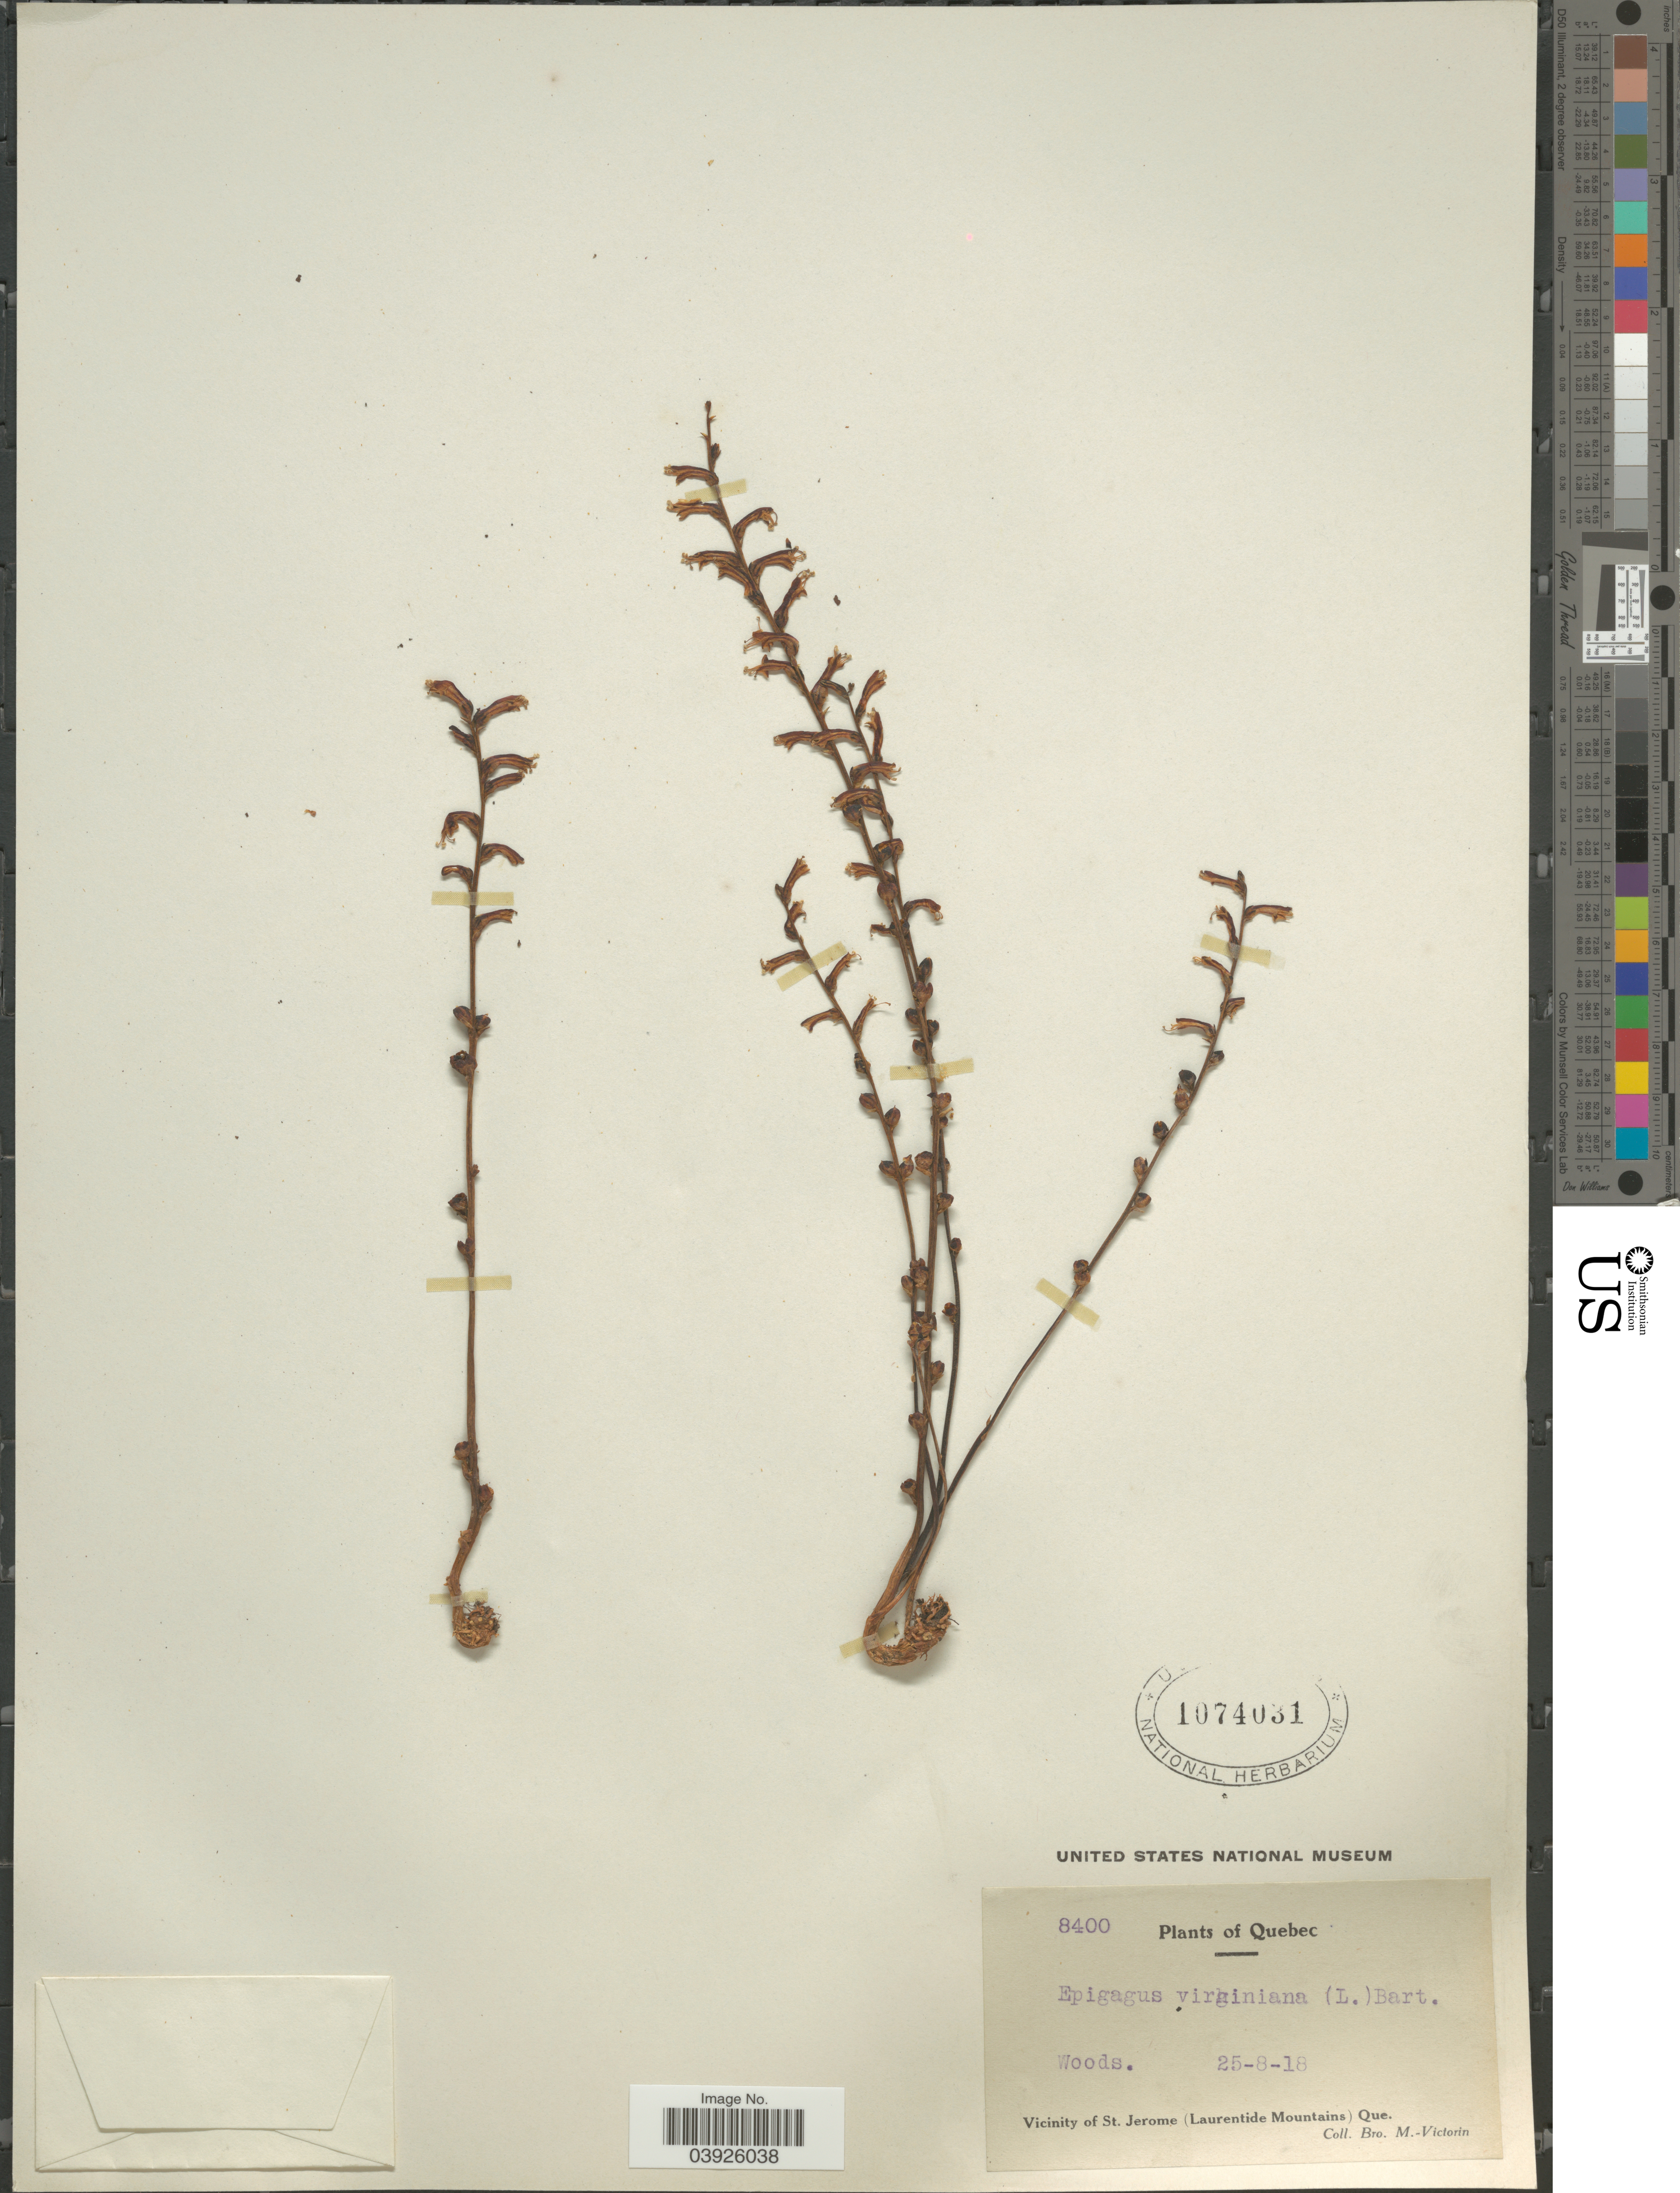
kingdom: Plantae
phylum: Tracheophyta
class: Magnoliopsida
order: Lamiales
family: Orobanchaceae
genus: Epifagus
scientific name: Epifagus virginiana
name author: (L.) W.P.C. Barton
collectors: Fr. Marie-Victorin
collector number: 8400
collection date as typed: Transcribed d/m/y: 25/8/18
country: Canada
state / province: Quebec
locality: Vicinity of St. Jerome (Laurentide Mountains).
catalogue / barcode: US 1074031